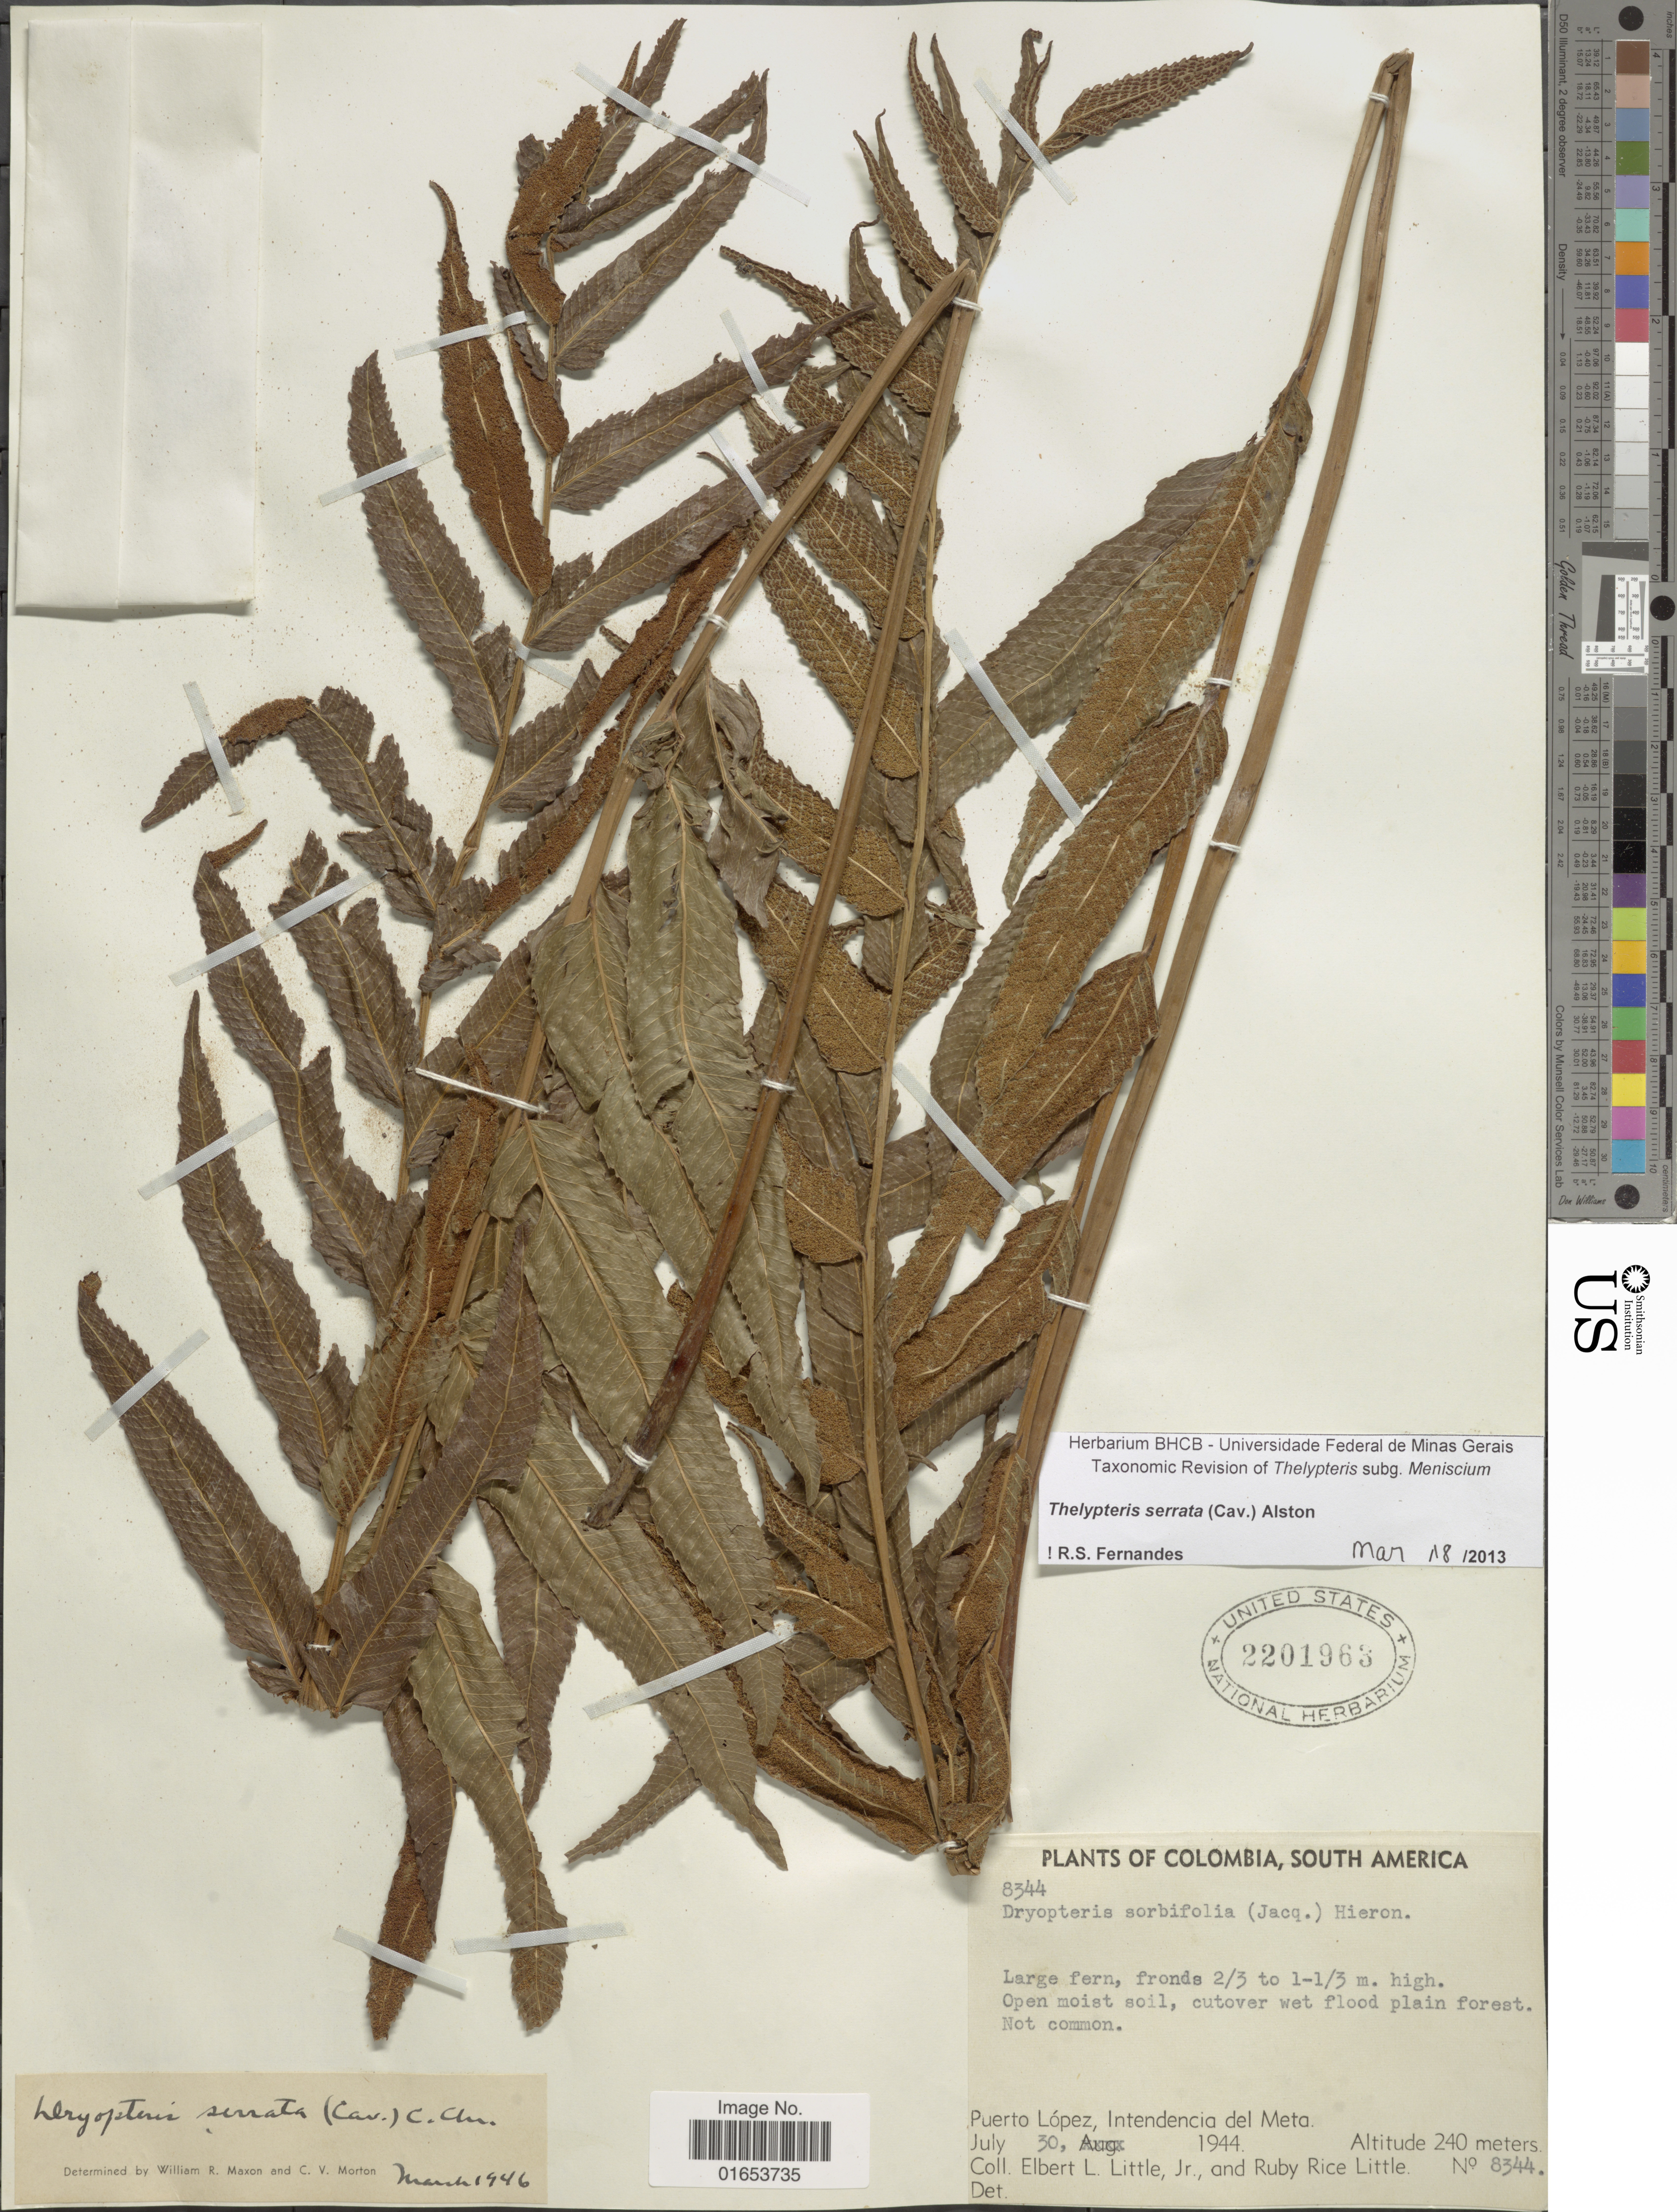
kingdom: Plantae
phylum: Tracheophyta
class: Polypodiopsida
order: Polypodiales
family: Thelypteridaceae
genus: Meniscium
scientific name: Meniscium serratum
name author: Cav.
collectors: E. L. Little & R. R. Little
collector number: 8344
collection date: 1944-07-30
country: Colombia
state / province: Meta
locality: Puertó Lopez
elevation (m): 240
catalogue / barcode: US 2201963